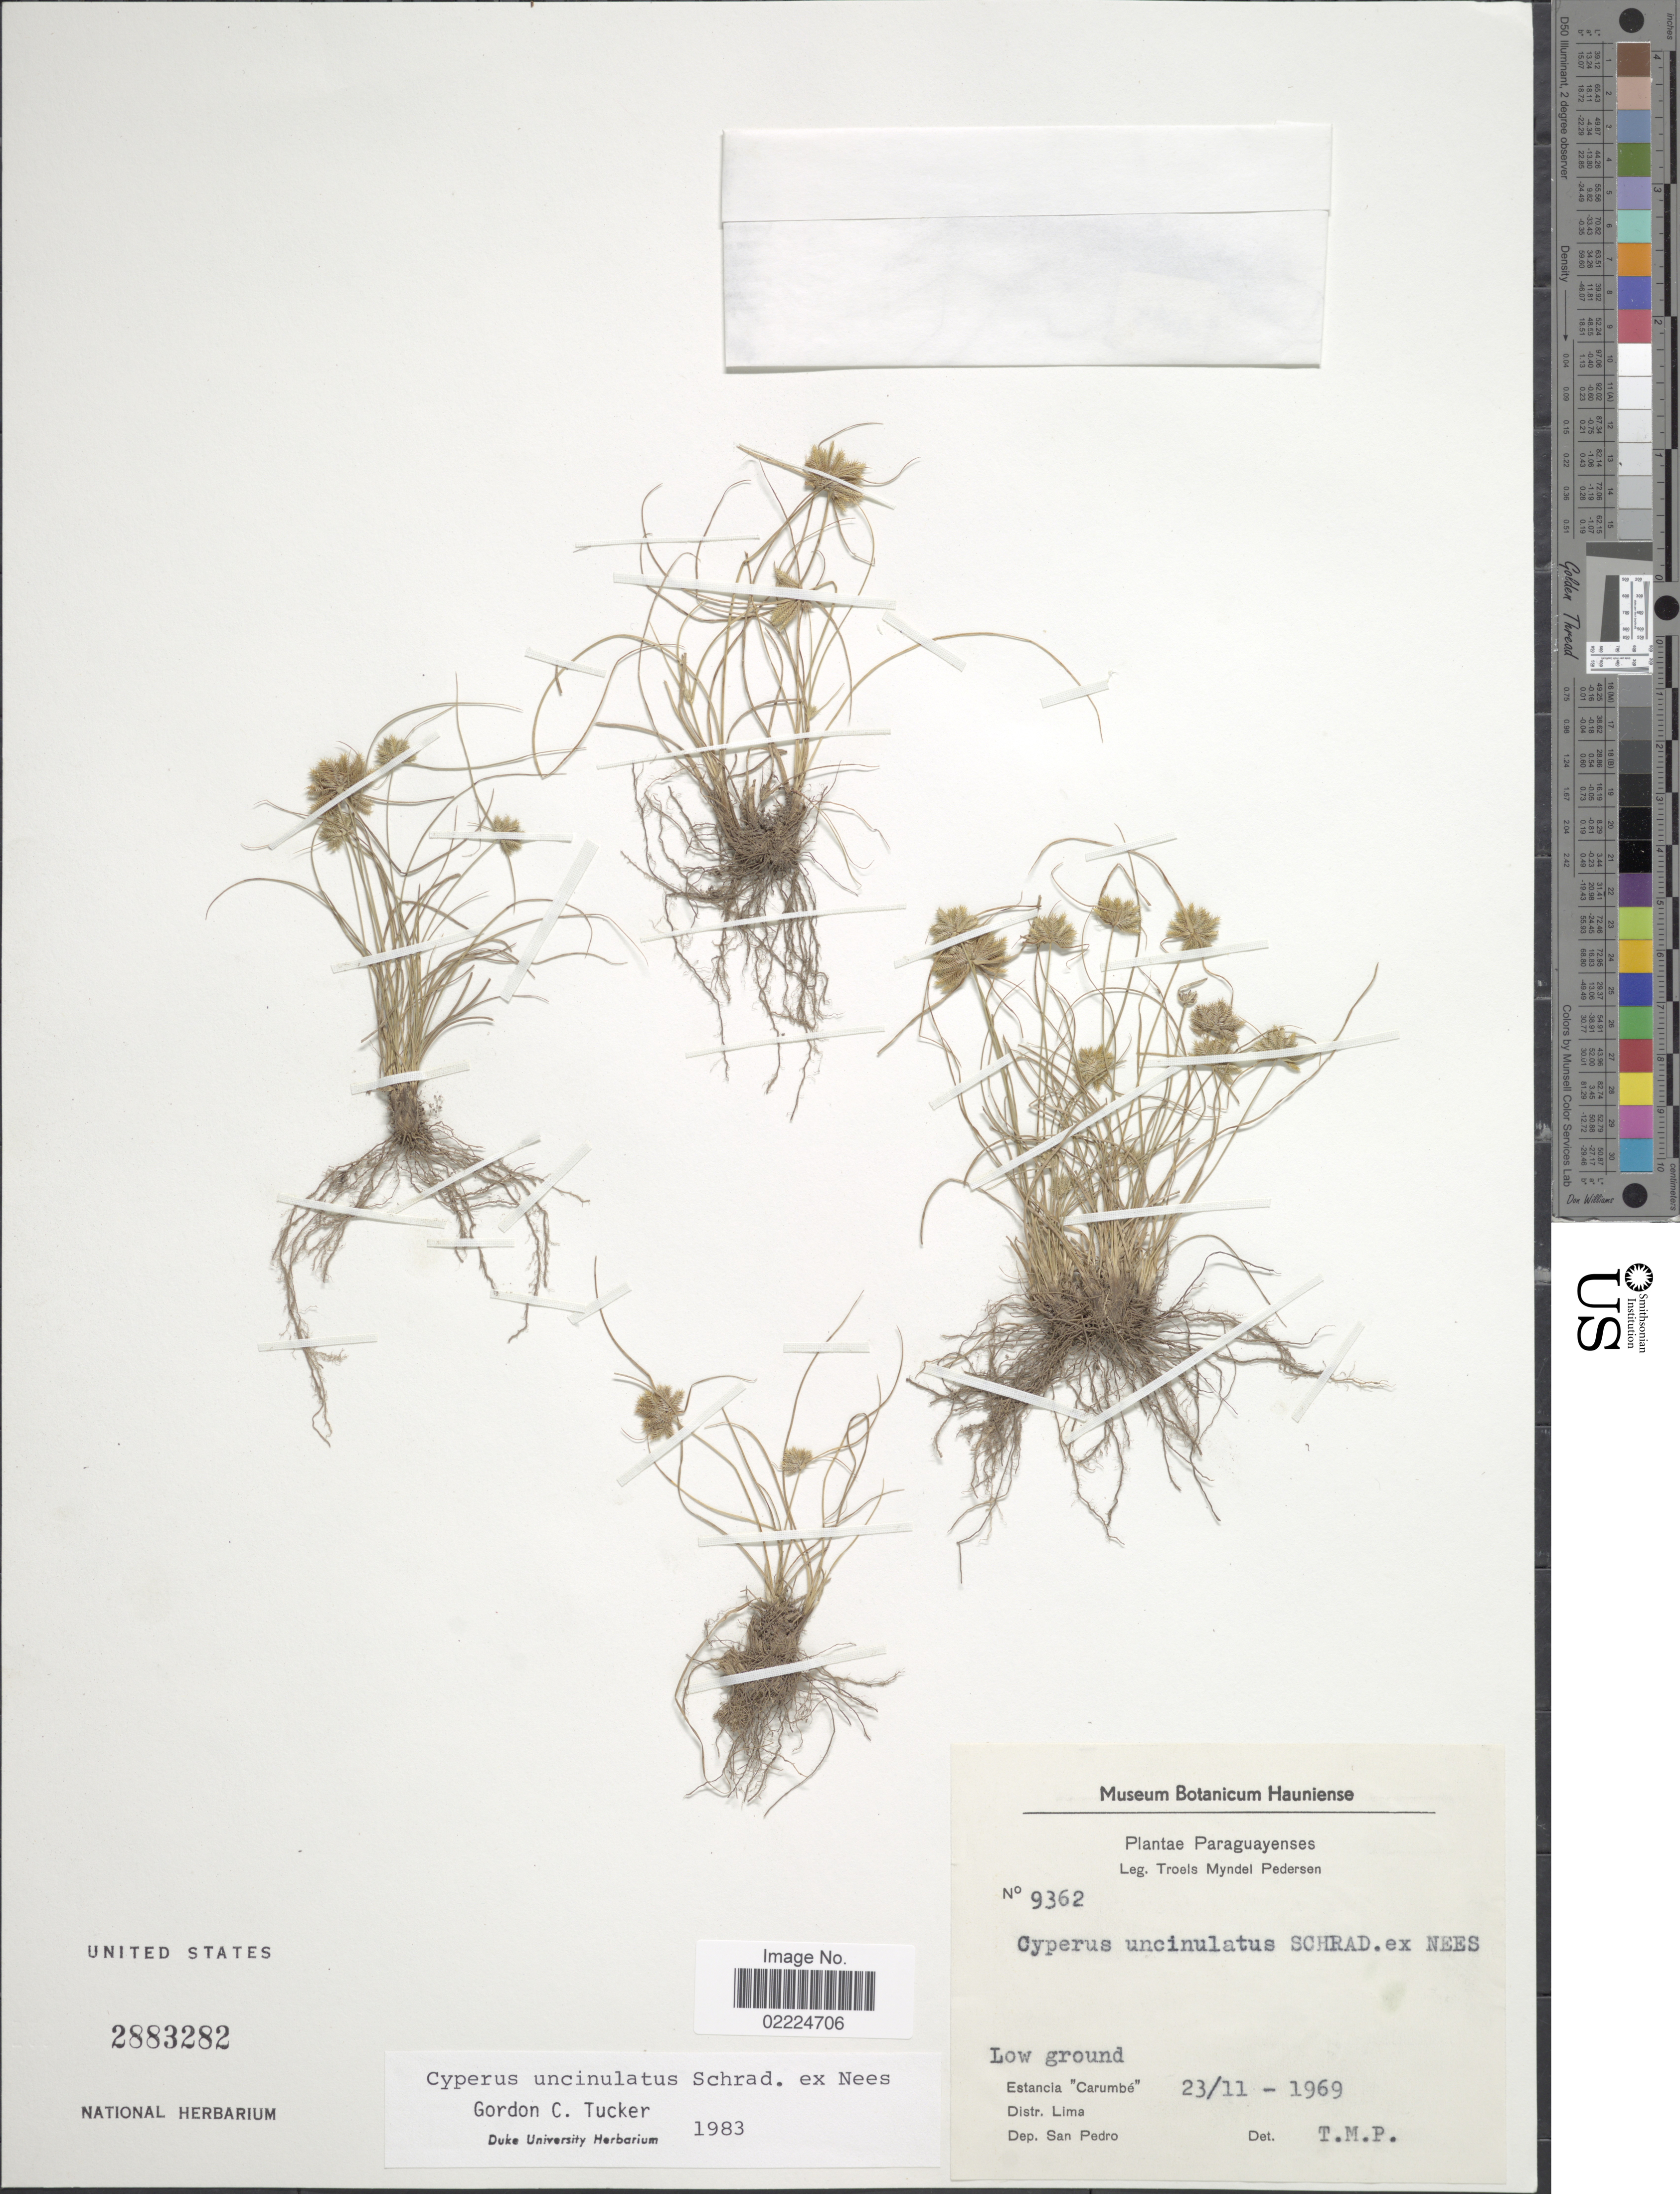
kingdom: Plantae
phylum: Tracheophyta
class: Liliopsida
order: Poales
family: Cyperaceae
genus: Cyperus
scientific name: Cyperus uncinulatus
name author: Schrad. ex Nees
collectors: T. Pederson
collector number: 9362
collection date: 1969-11-23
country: Paraguay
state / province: San Pedro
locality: Estancia "Carumbe". Distr. Lima. Dep. San Pedro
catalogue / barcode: US 2883282